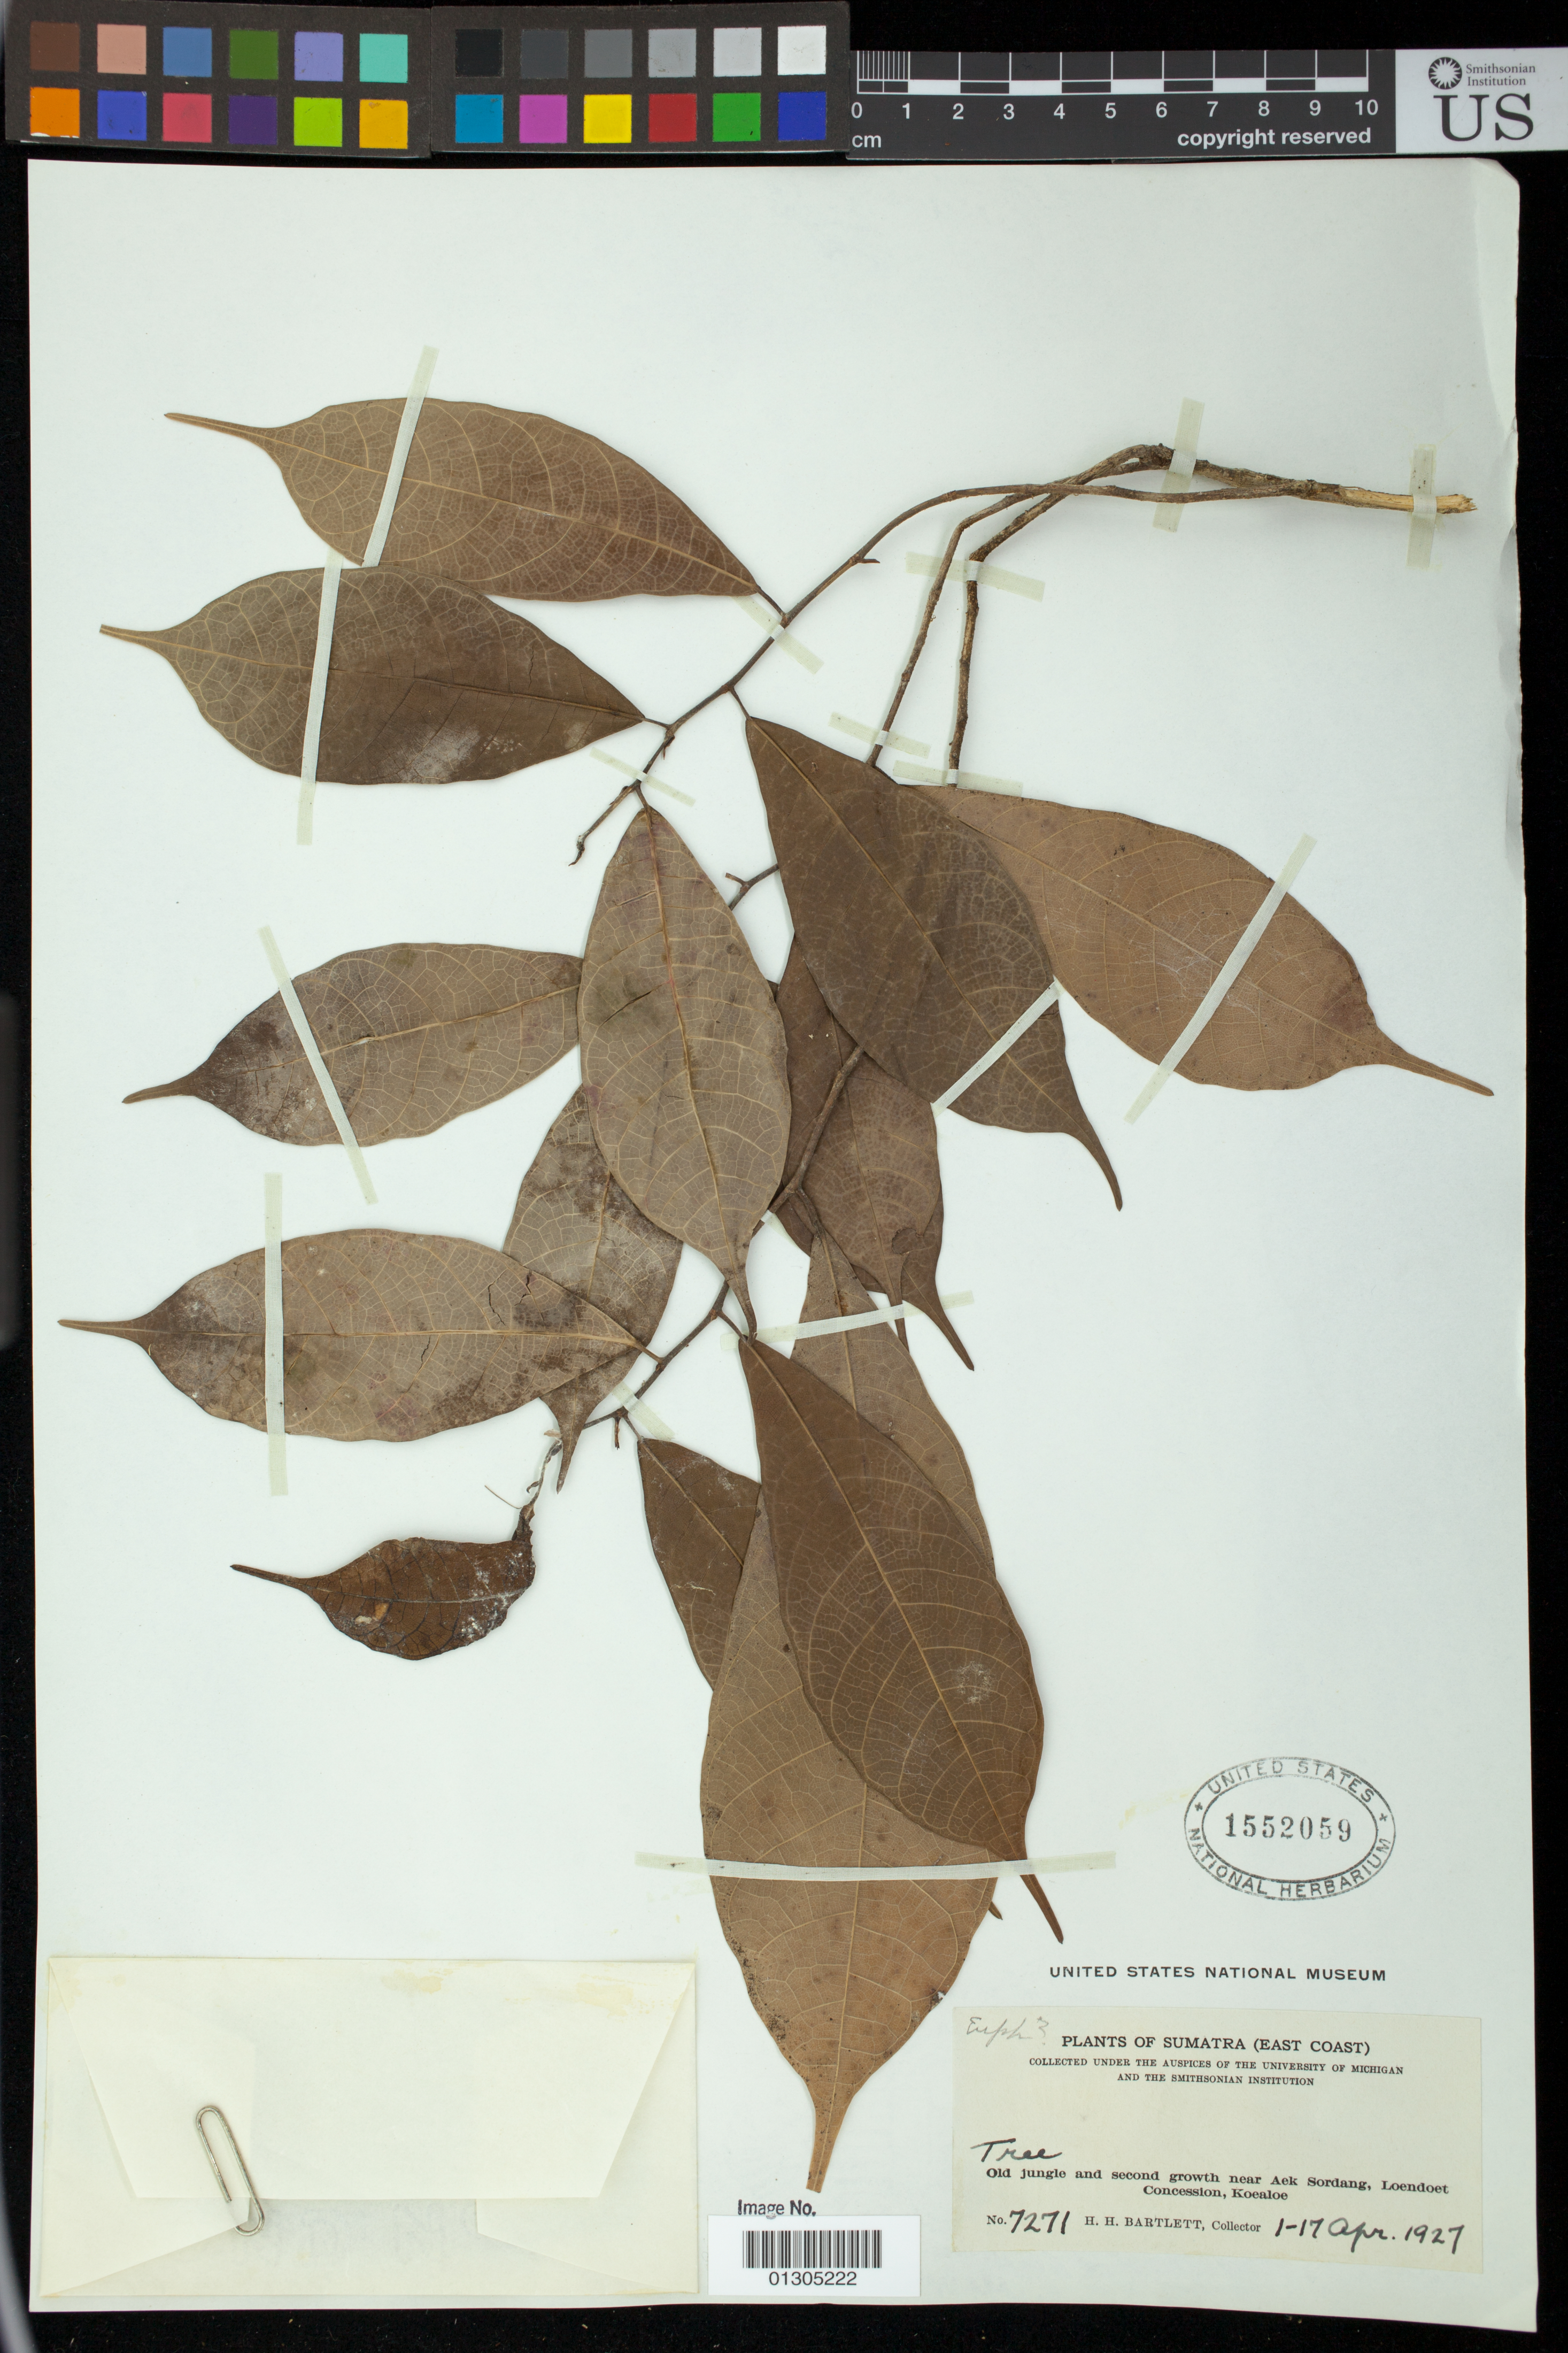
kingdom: Plantae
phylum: Tracheophyta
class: Magnoliopsida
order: Malpighiales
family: Euphorbiaceae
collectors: H. H. Bartlett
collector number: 7271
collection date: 1927-04-01/1927-04-17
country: Indonesia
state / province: Sumatra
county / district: Sumatera Utara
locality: near Aek Sordang, Loendoet Concession, Koealoe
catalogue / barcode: US 1552059